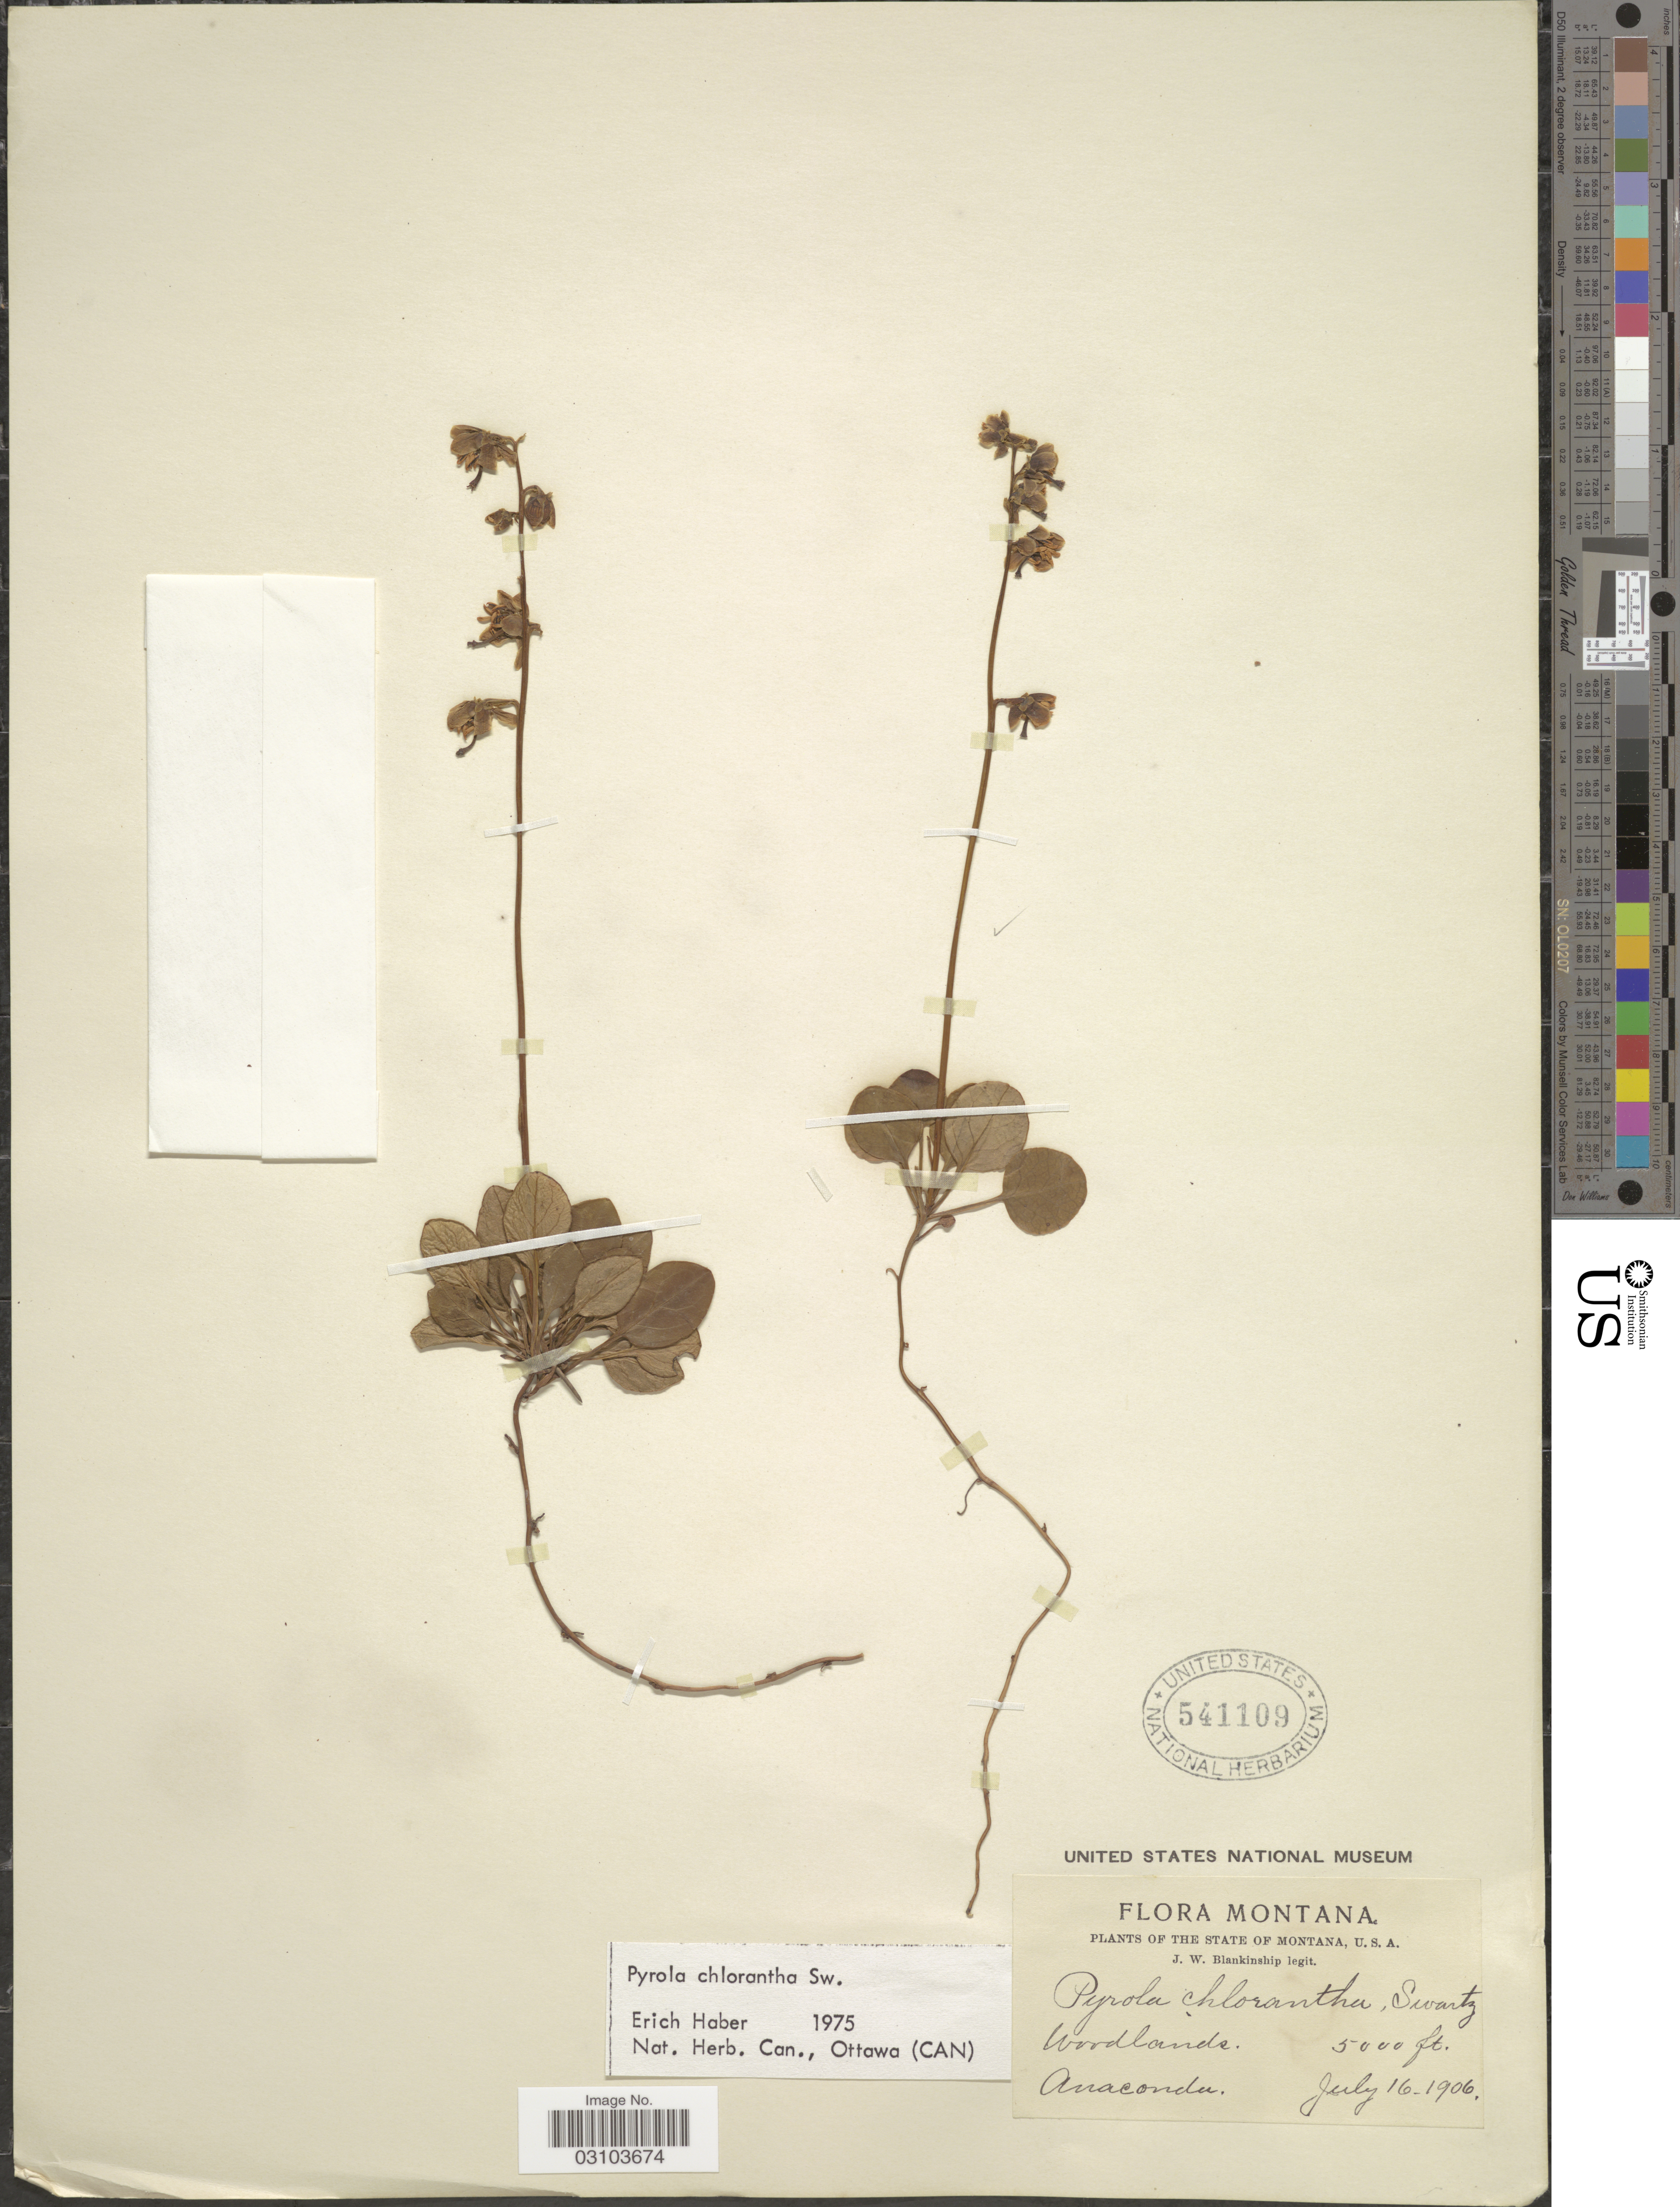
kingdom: Plantae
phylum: Tracheophyta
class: Magnoliopsida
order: Ericales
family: Ericaceae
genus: Pyrola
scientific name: Pyrola chlorantha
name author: Schweigg.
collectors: J. W. Blankinship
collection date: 1906-07-16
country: United States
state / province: Montana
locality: The State of Montana, U. S. A. Anacondu.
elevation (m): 1524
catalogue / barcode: US 541109